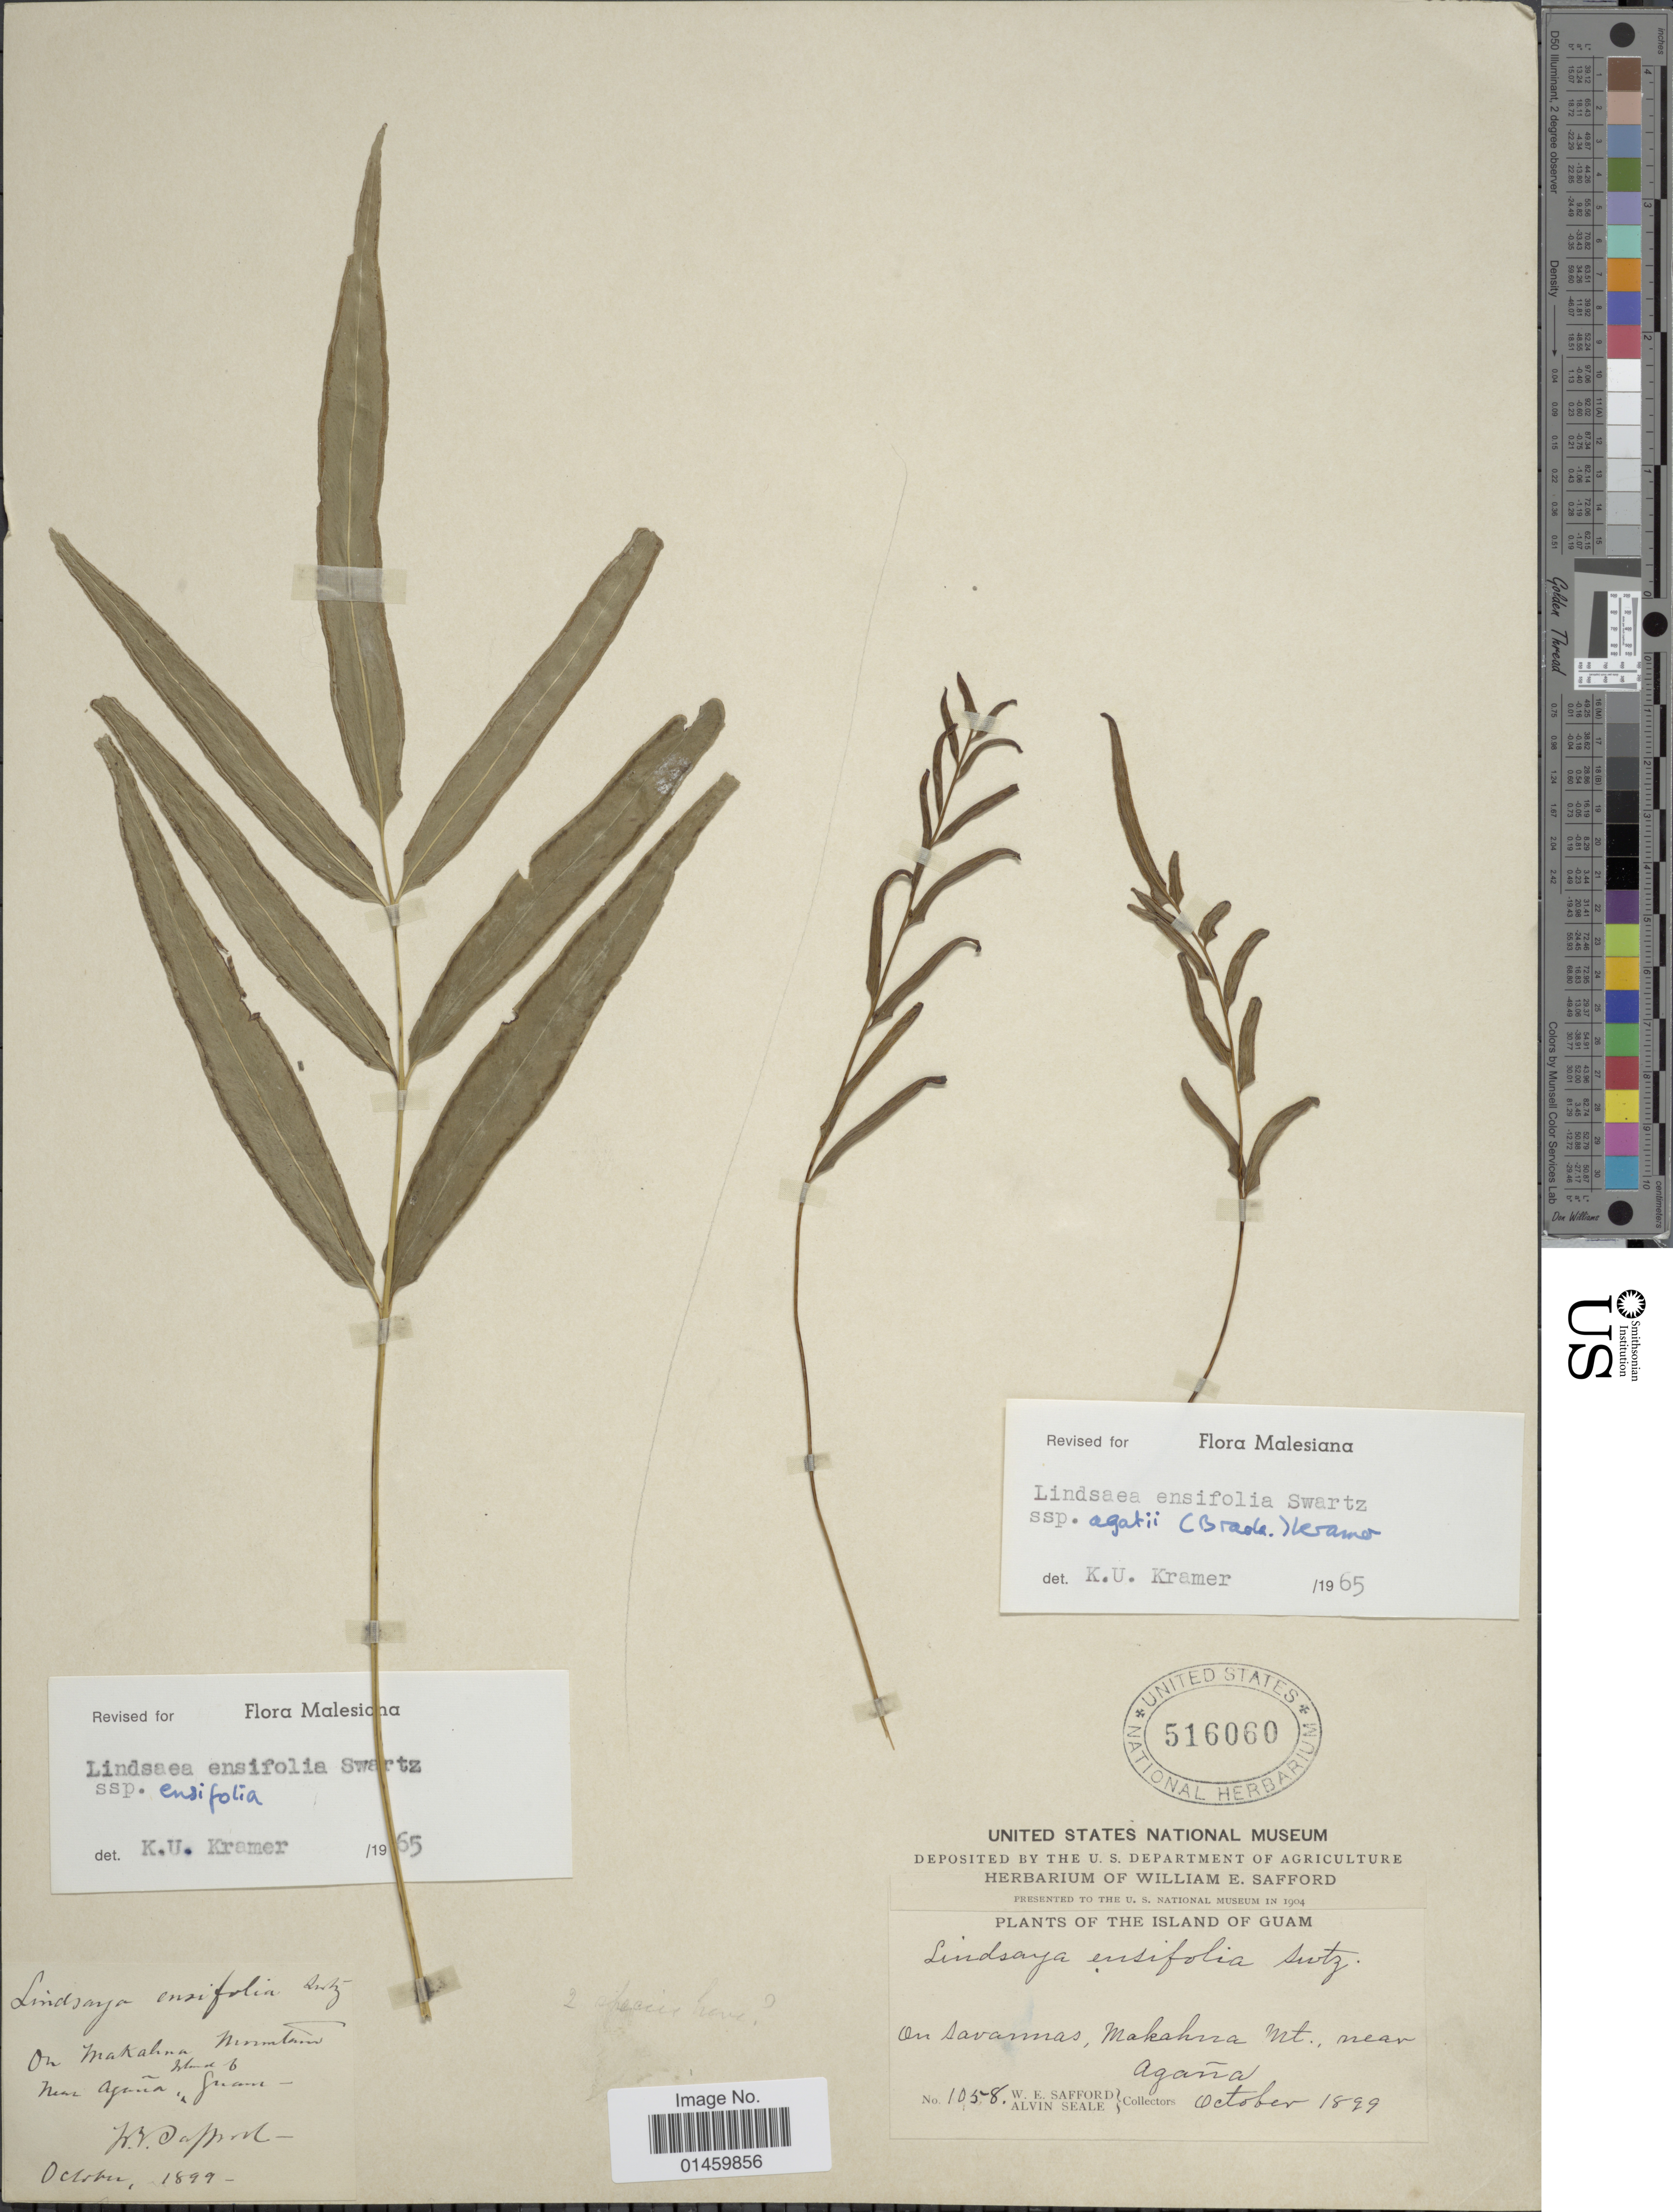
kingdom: Plantae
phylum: Tracheophyta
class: Polypodiopsida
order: Polypodiales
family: Lindsaeaceae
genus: Lindsaea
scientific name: Lindsaea ensifolia subsp. agatii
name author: (Brack.) K.U. Kramer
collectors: W. E. Safford & A. Seale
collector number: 1058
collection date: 1899-10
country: Guam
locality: Island of Guam. Makahna Mt., near Agana.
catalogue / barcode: US 516060